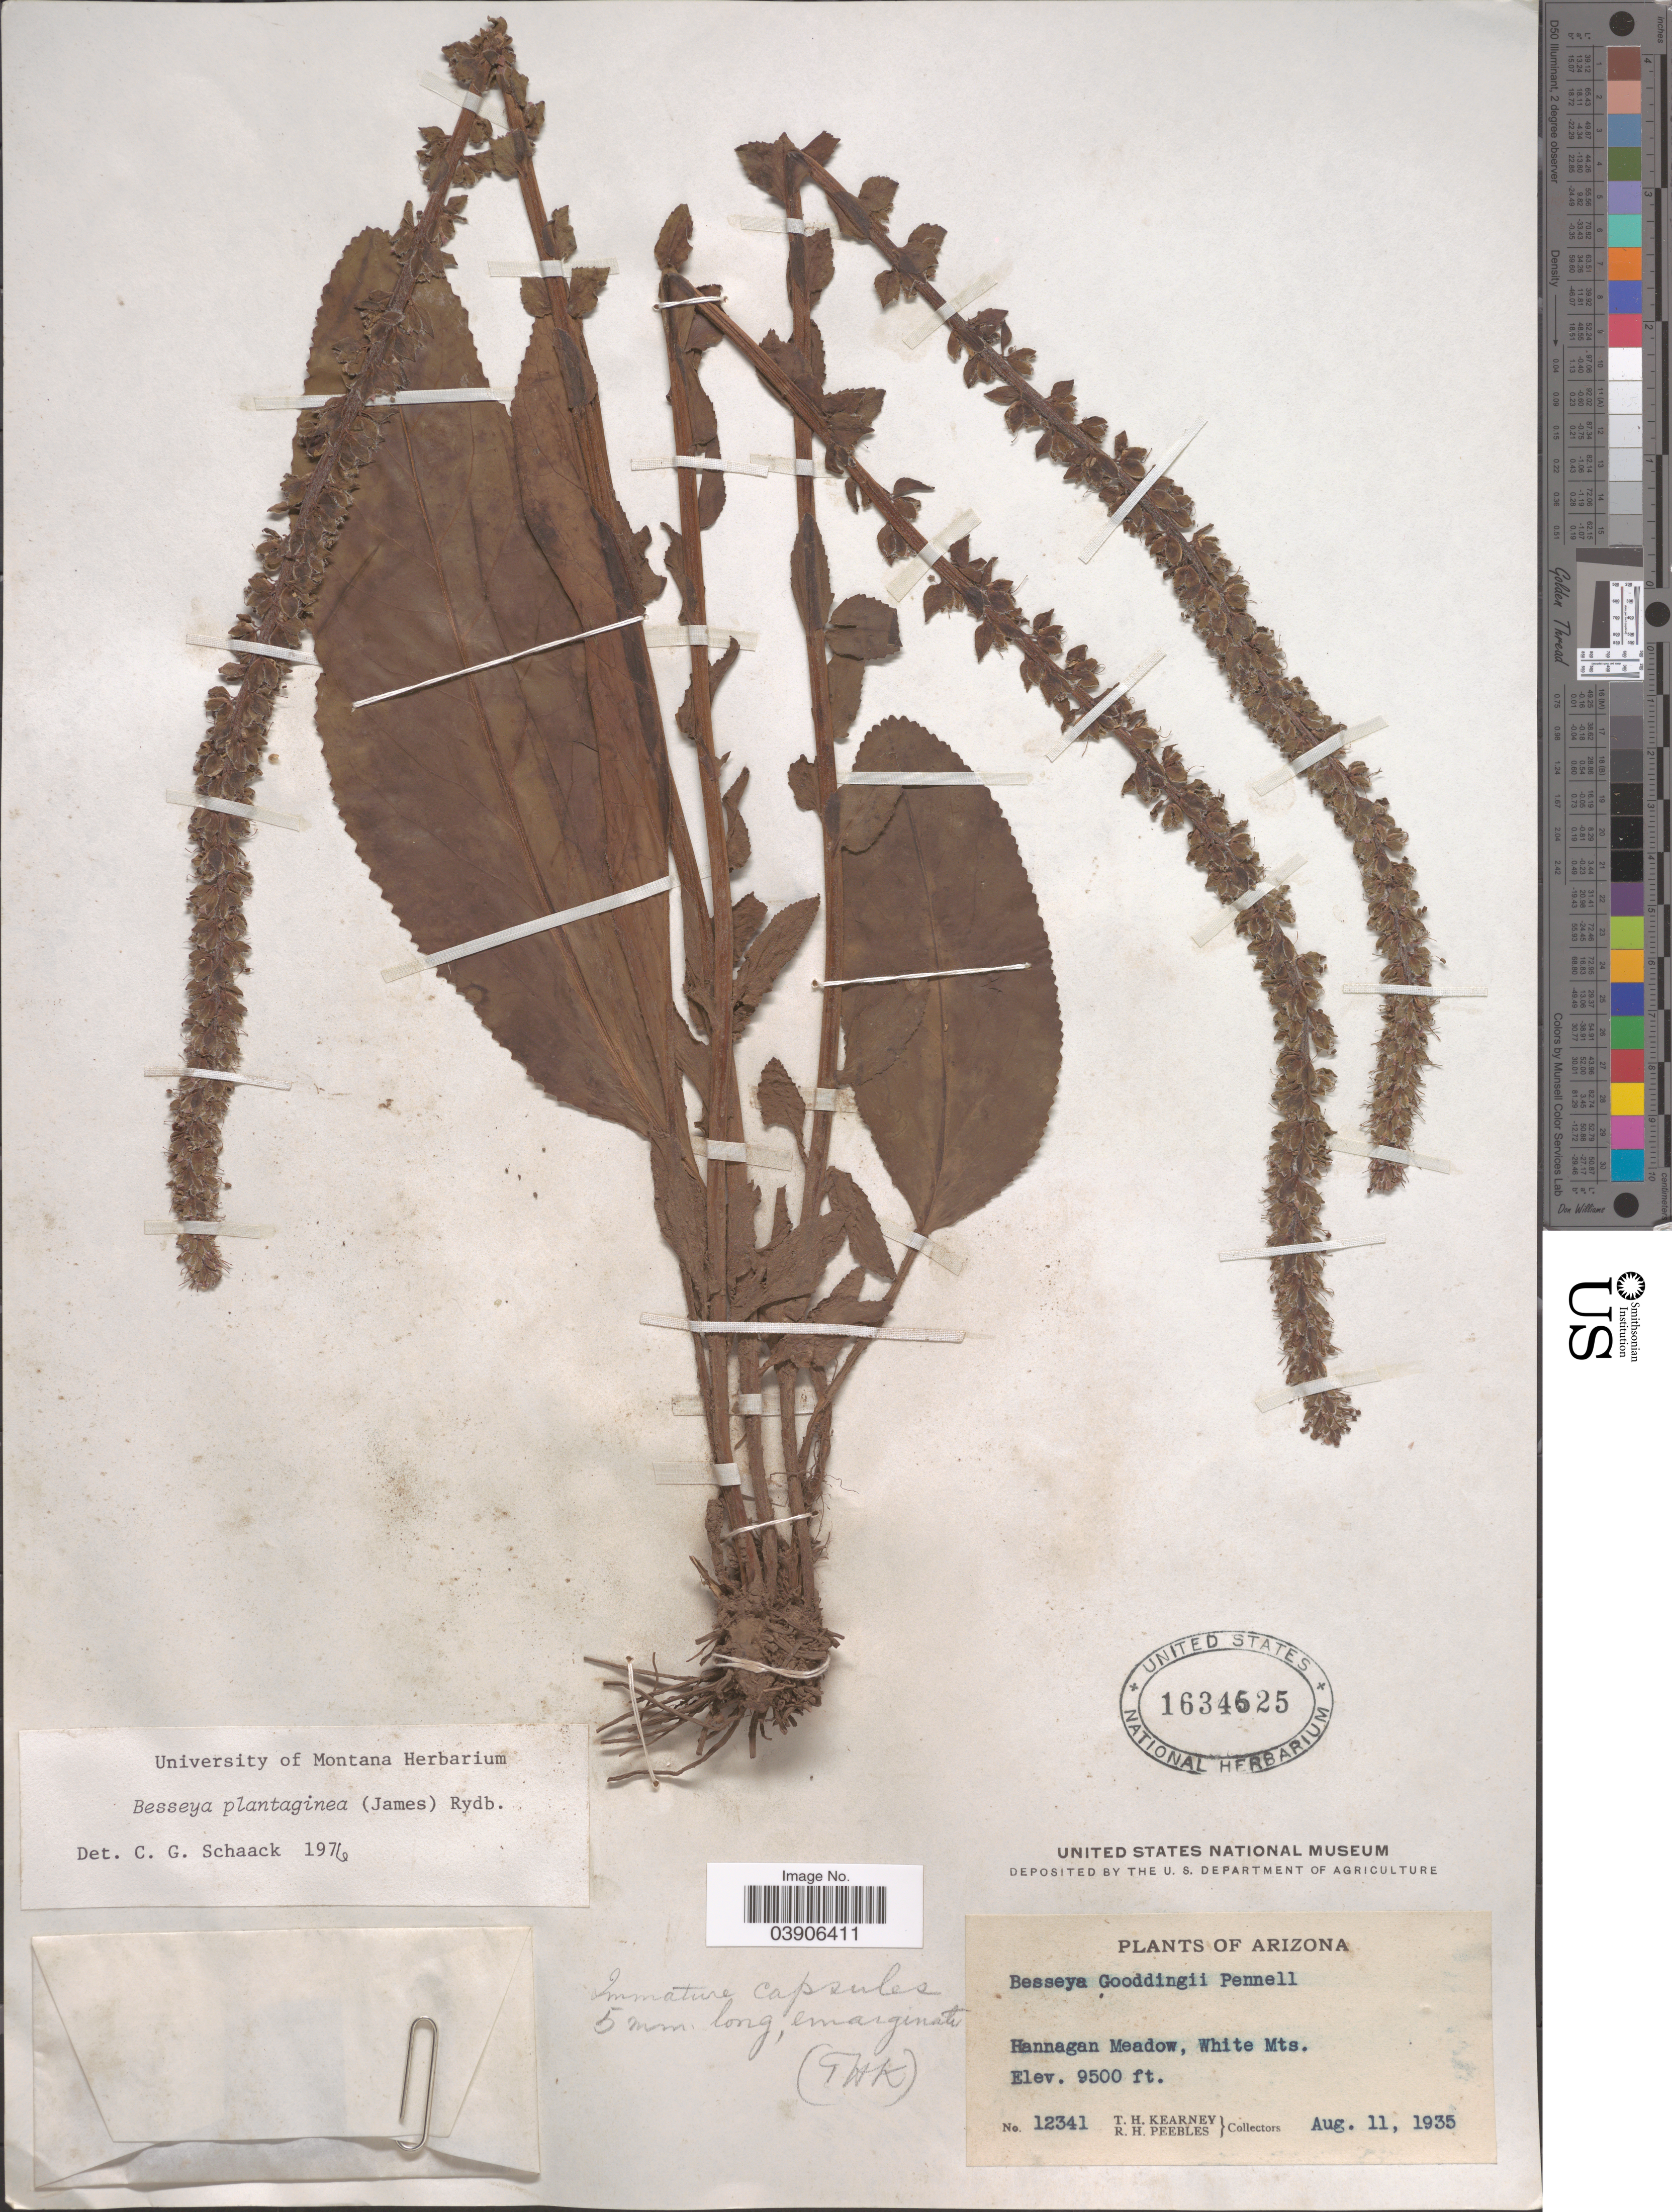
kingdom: Plantae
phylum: Tracheophyta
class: Magnoliopsida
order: Lamiales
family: Plantaginaceae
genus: Synthyris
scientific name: Synthyris plantaginea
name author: (E. James) Benth.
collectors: T. H. Kearney & R. H. Peebles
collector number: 12341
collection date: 1935-08-11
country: United States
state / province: Arizona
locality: Hannagan Meadow, White Mts.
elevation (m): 2896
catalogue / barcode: US 1634625